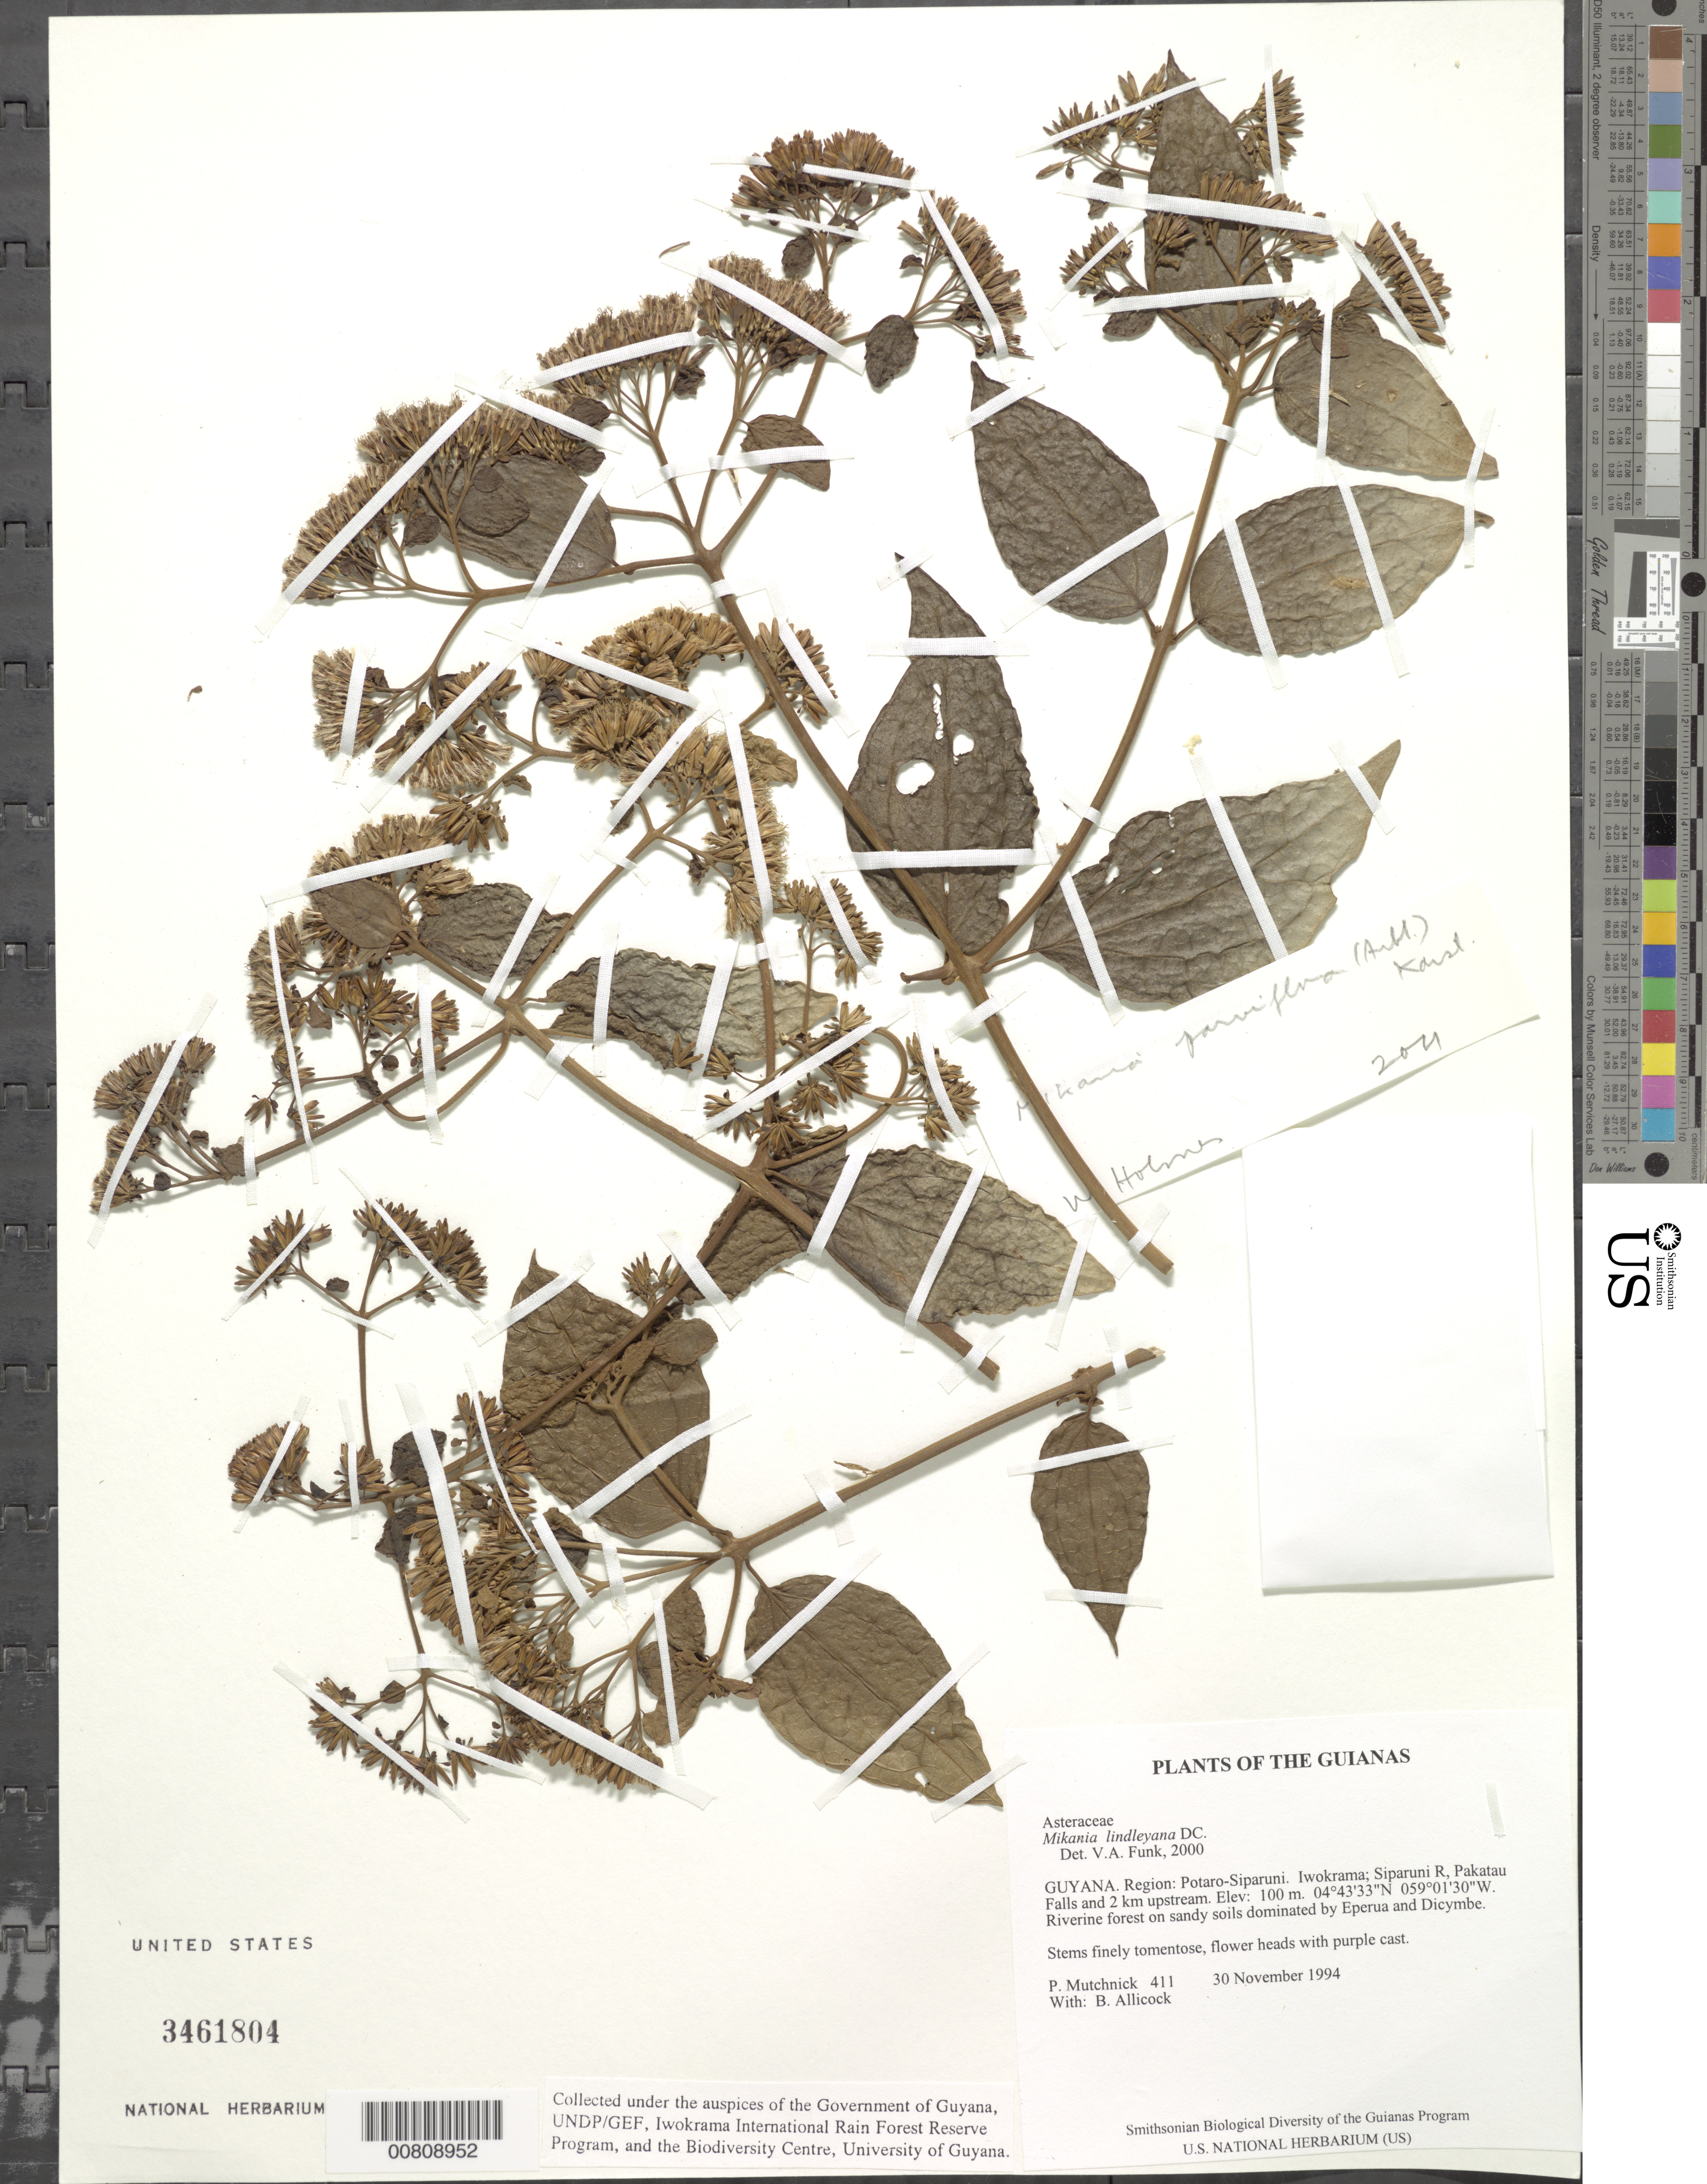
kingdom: Plantae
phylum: Tracheophyta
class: Magnoliopsida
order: Asterales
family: Asteraceae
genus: Mikania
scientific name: Mikania lindleyana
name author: DC.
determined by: Funk, Vicki A., (BOT), Smithsonian Institution - National Museum of Natural History (UNITED STATES)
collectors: P. Mutchnick & B. Allicock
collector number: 411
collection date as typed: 30 November 1994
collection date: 1994-11-30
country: Guyana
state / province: Potaro-Siparuni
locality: Iwokrama; Siparuni R, Pakatau Falls and 2 km upstream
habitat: Riverine forest on sandy soils dominated by Eperua and Dicymbe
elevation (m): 100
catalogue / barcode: US 3461804